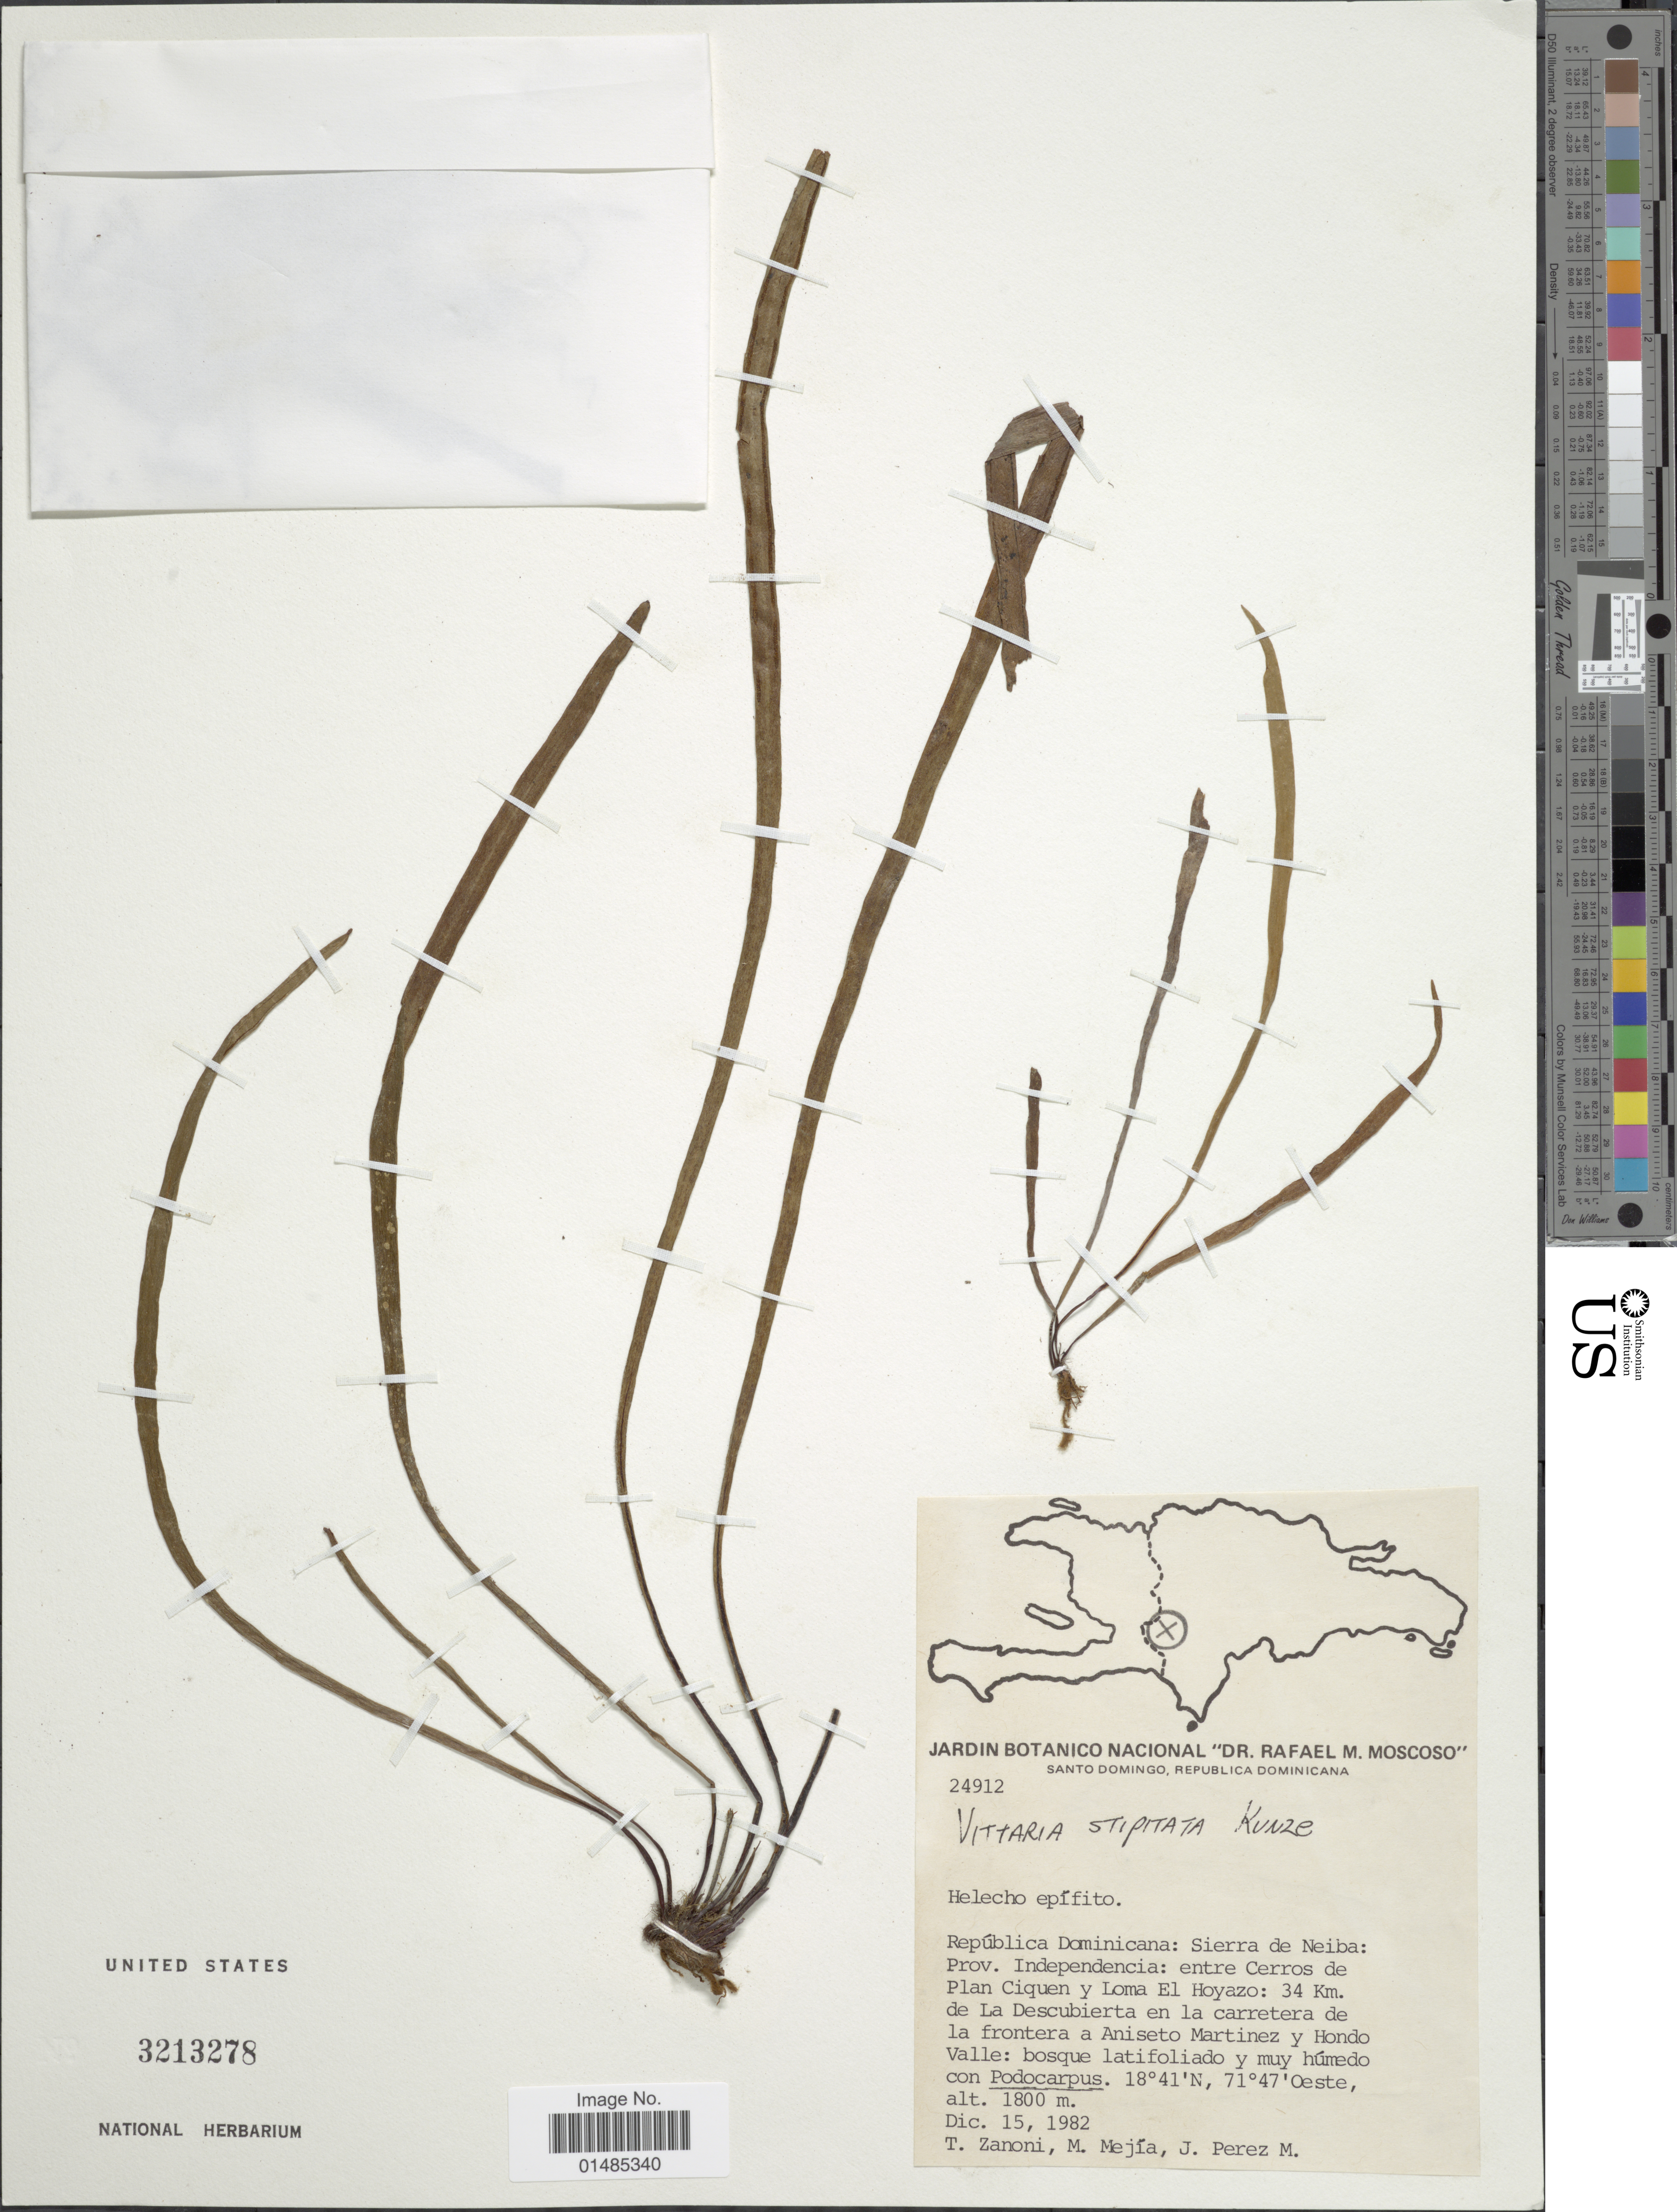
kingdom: Plantae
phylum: Tracheophyta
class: Polypodiopsida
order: Polypodiales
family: Pteridaceae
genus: Radiovittaria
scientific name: Radiovittaria stipitata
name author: (Kunze) E.H. Crane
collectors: T. A. Zanoni, M. Mejia & J. Perez M.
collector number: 24912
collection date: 1982-12-15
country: Dominican Republic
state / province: Independencia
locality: Sierra de Neiba: entre Cerros de Plan Ciquen y Loma El Hoyazo: 34 Km. de La Descubierta en la carretera de la frontera a Aniseto Martinez y Hondo Valle.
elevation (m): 1800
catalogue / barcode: US 3213278